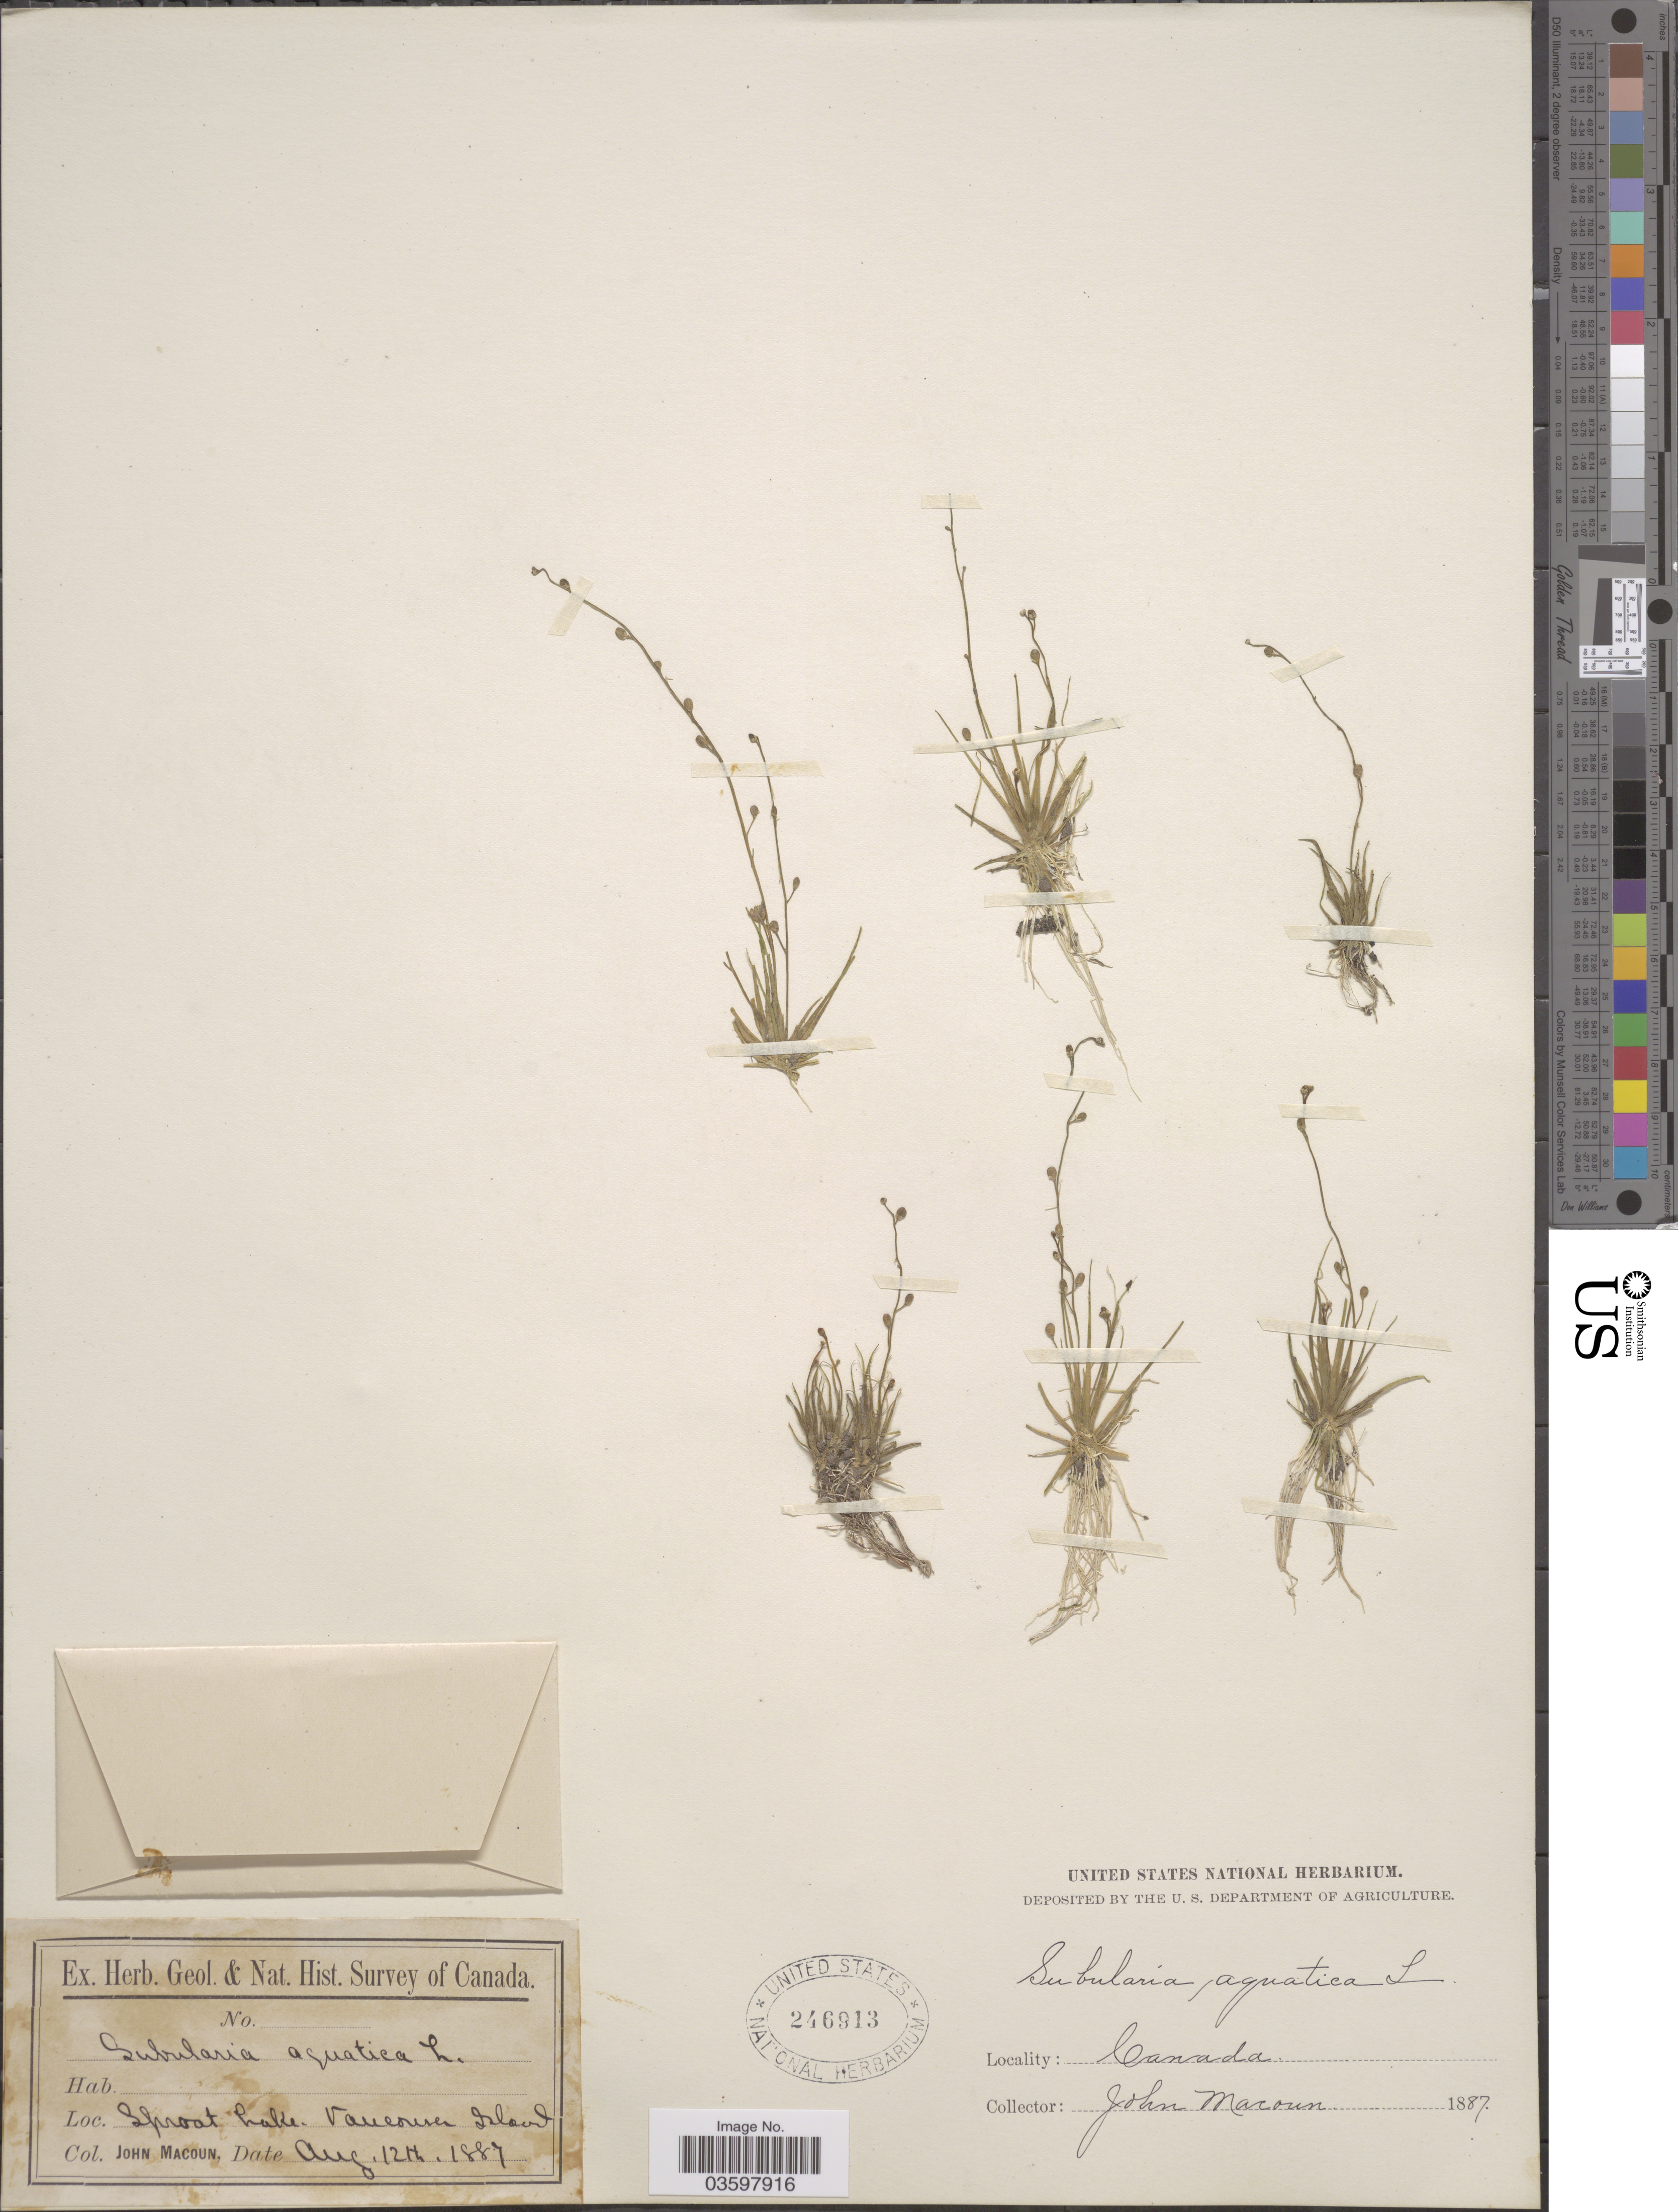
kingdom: Plantae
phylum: Tracheophyta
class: Magnoliopsida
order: Brassicales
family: Brassicaceae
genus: Subularia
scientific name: Subularia aquatica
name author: L.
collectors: J. Macoun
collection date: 1887-08-12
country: Canada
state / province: British Columbia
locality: Sproat Lake. Vancouver Island.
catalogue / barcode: US 246913